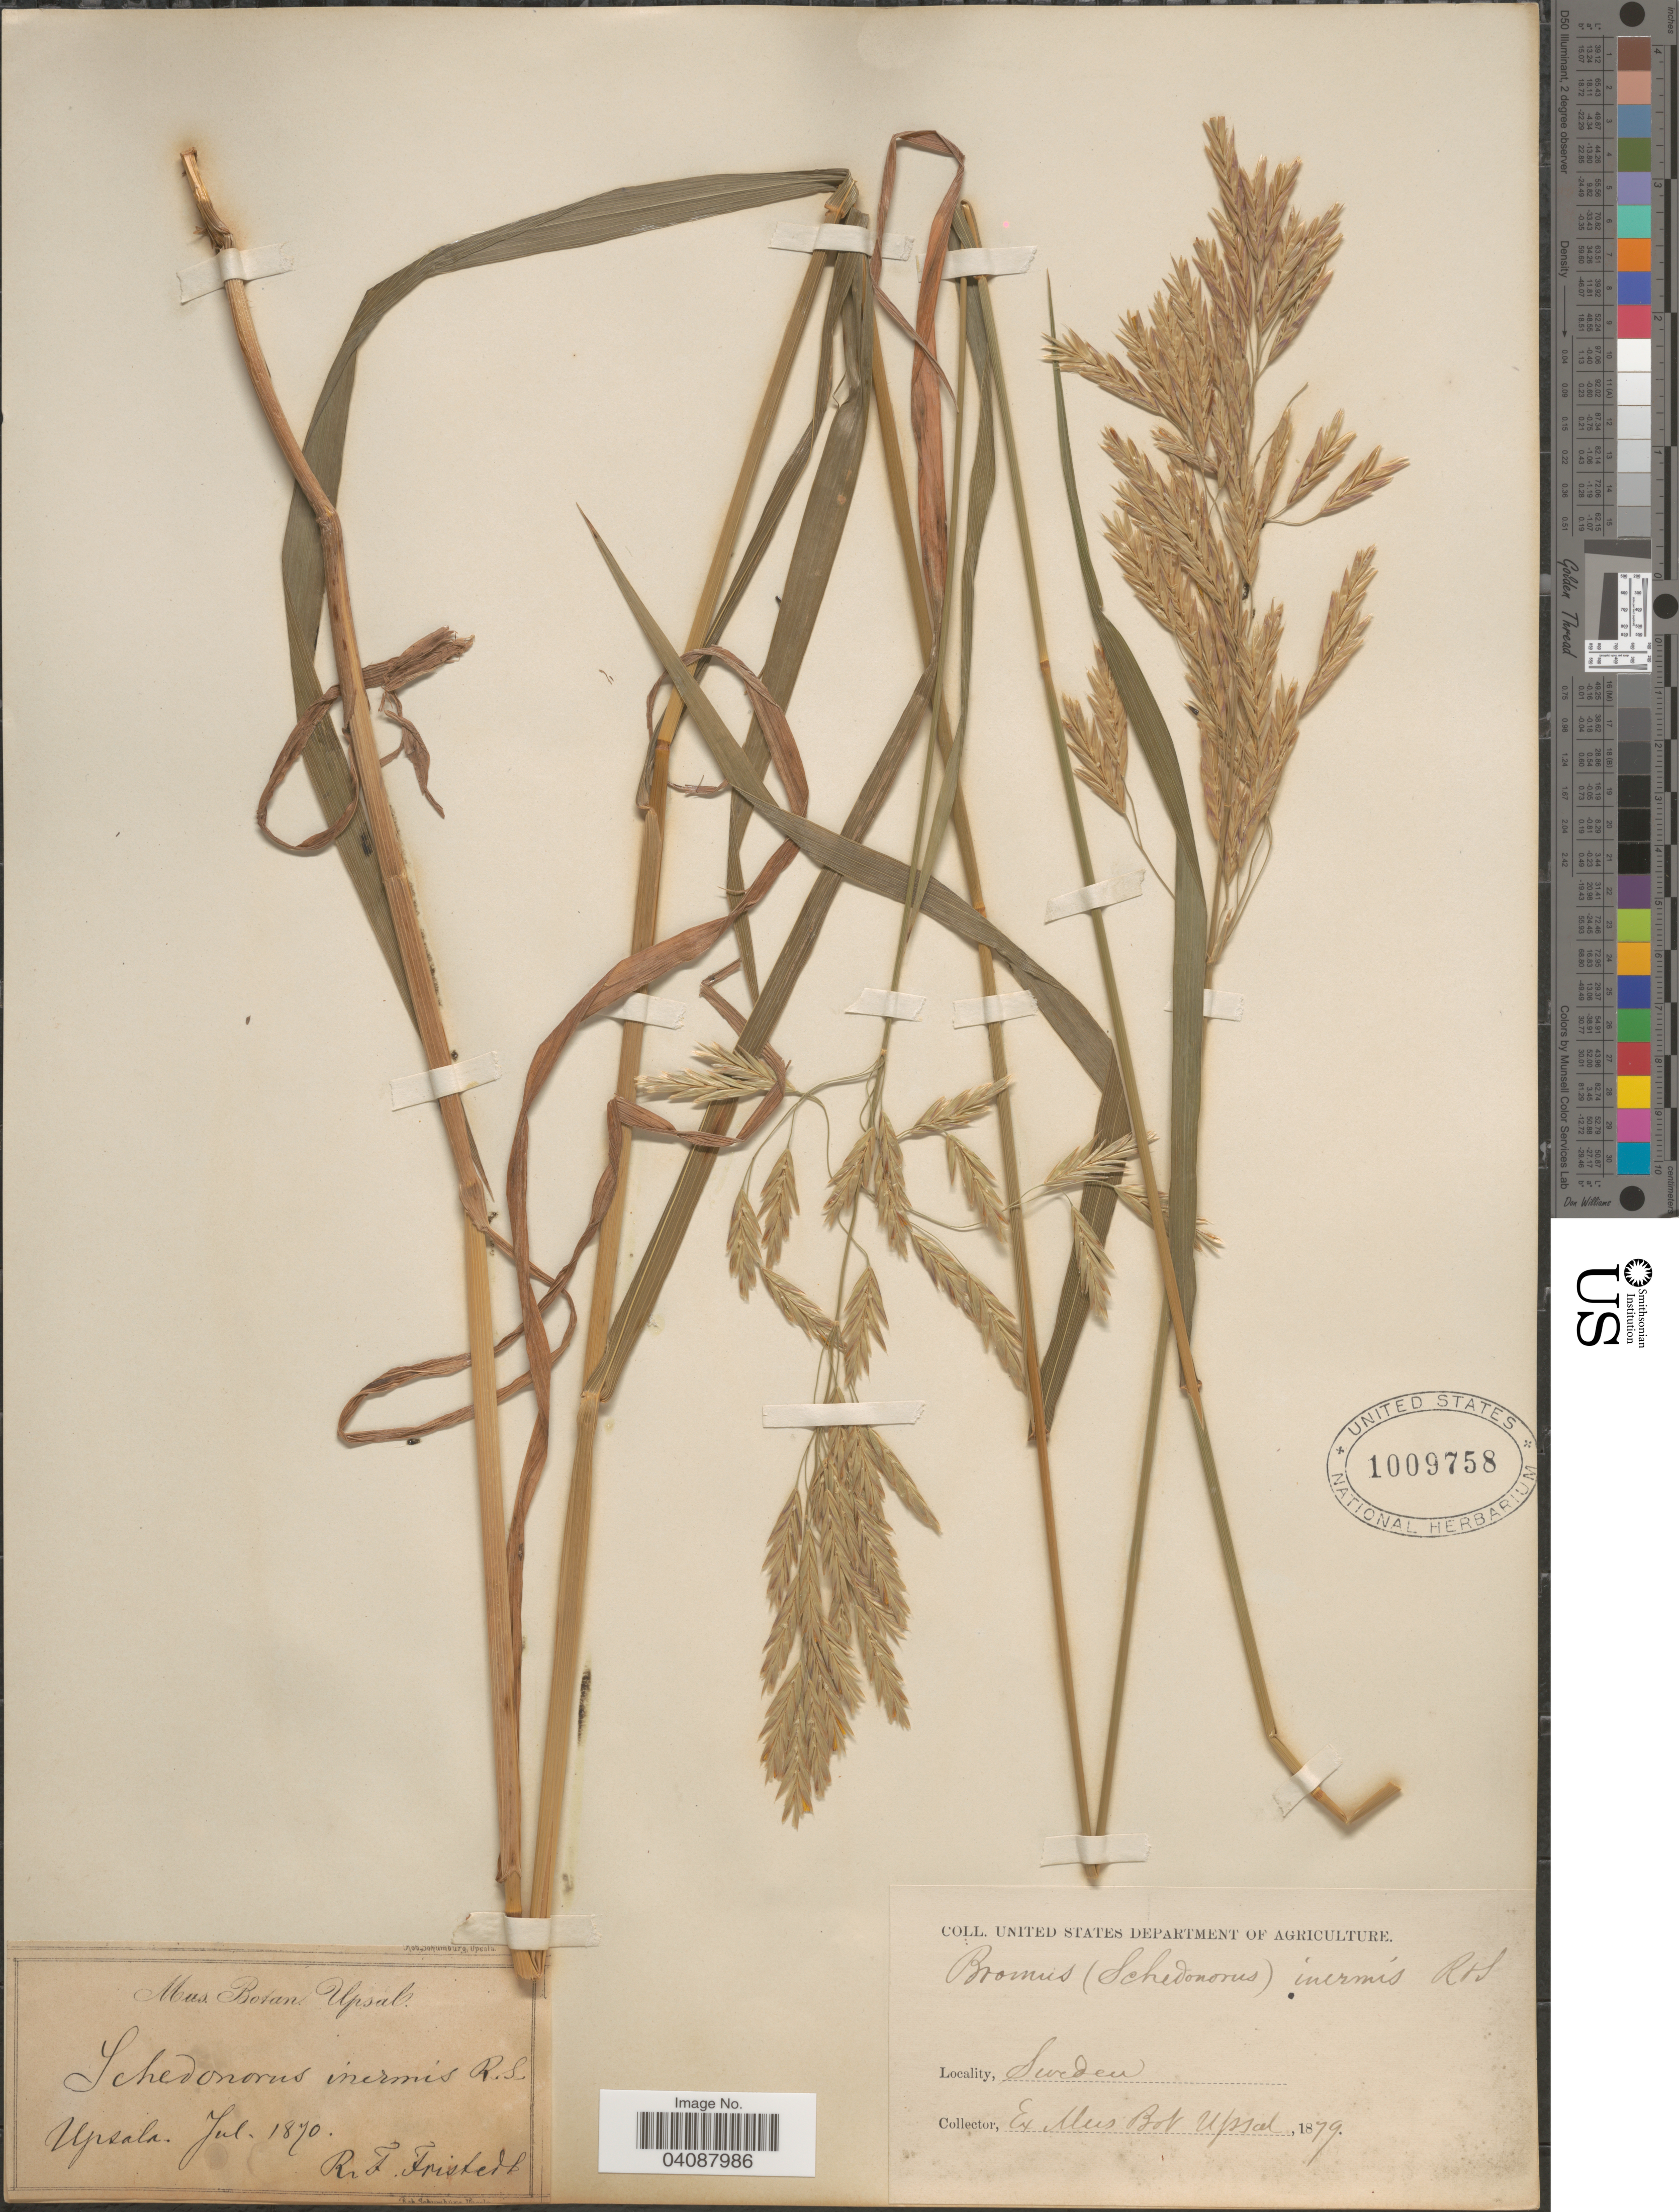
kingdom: Plantae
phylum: Tracheophyta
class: Liliopsida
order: Poales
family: Poaceae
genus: Bromus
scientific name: Bromus inermis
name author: Leyss.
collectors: R. Fristedt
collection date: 1870-07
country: Sweden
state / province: Uppsala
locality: Upsala.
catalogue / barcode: US 1009758